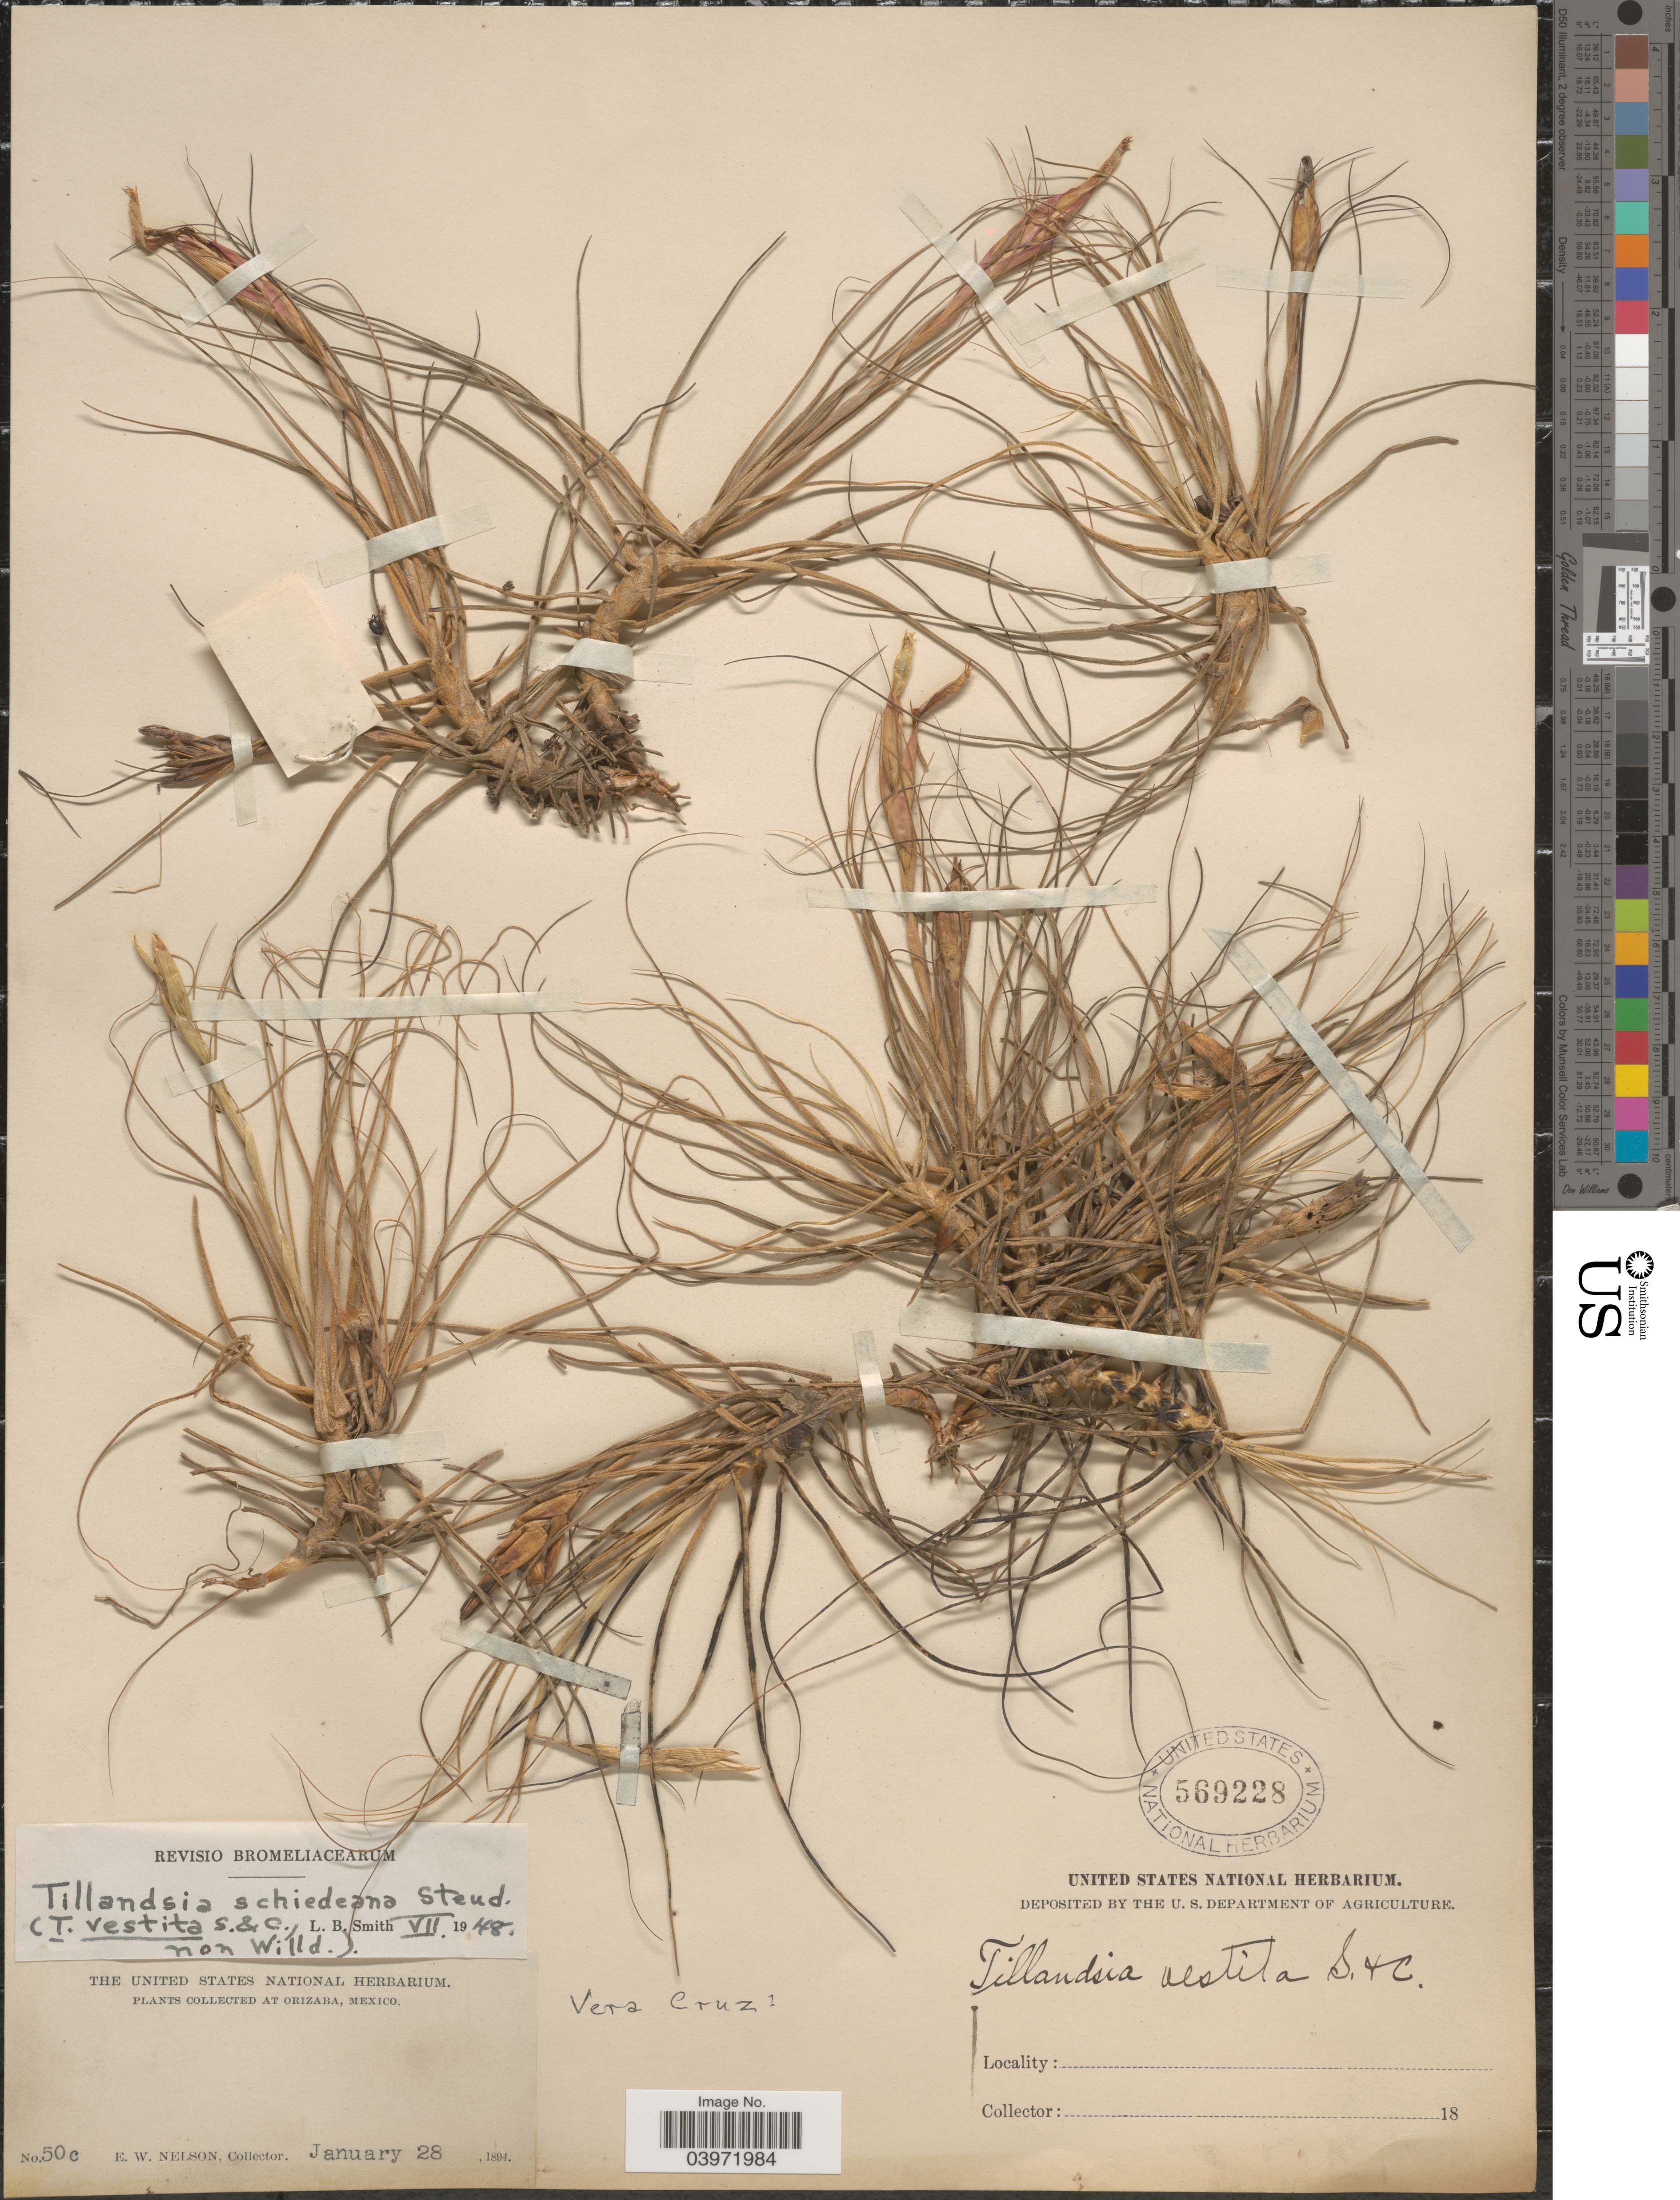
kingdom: Plantae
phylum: Tracheophyta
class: Liliopsida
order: Poales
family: Bromeliaceae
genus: Tillandsia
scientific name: Tillandsia schiedeana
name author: Steud.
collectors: E. W. Nelson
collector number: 50c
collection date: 1894-01-28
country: Mexico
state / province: Veracruz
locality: Vera Cruz: at Orizaba.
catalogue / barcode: US 569228